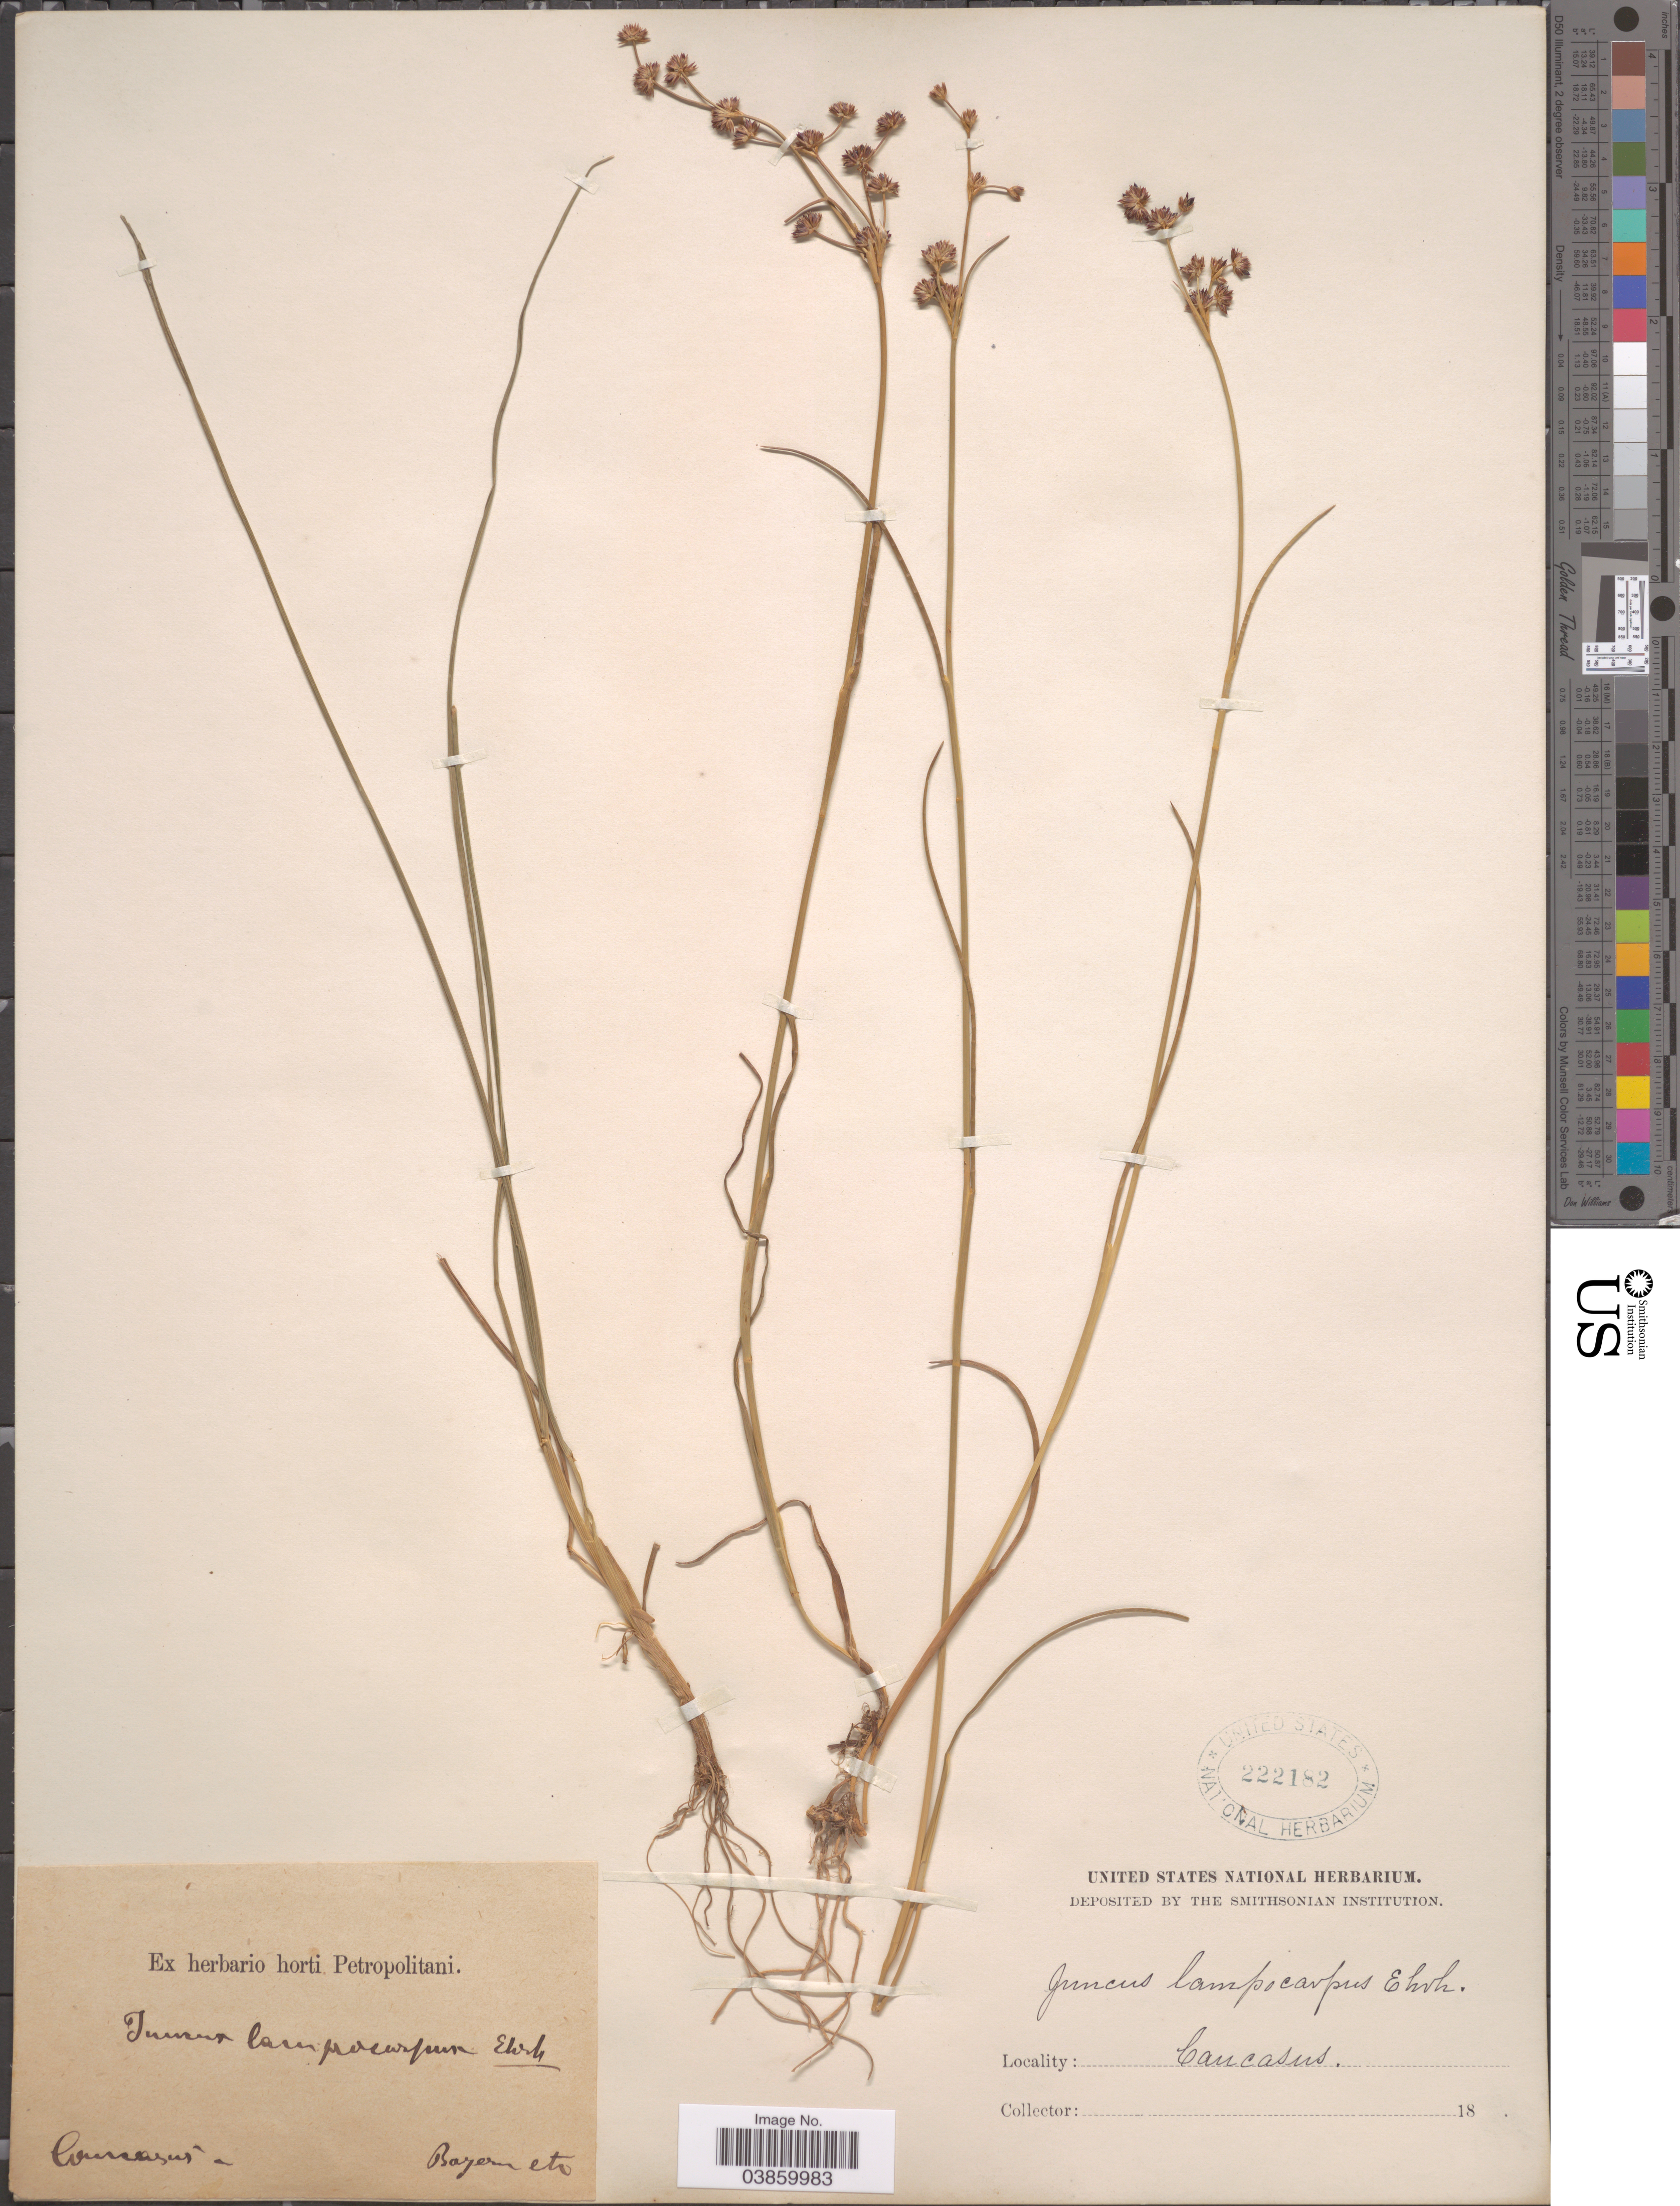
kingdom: Plantae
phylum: Tracheophyta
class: Liliopsida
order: Poales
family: Juncaceae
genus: Juncus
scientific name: Juncus articulatus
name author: L.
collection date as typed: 18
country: Germany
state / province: Bayern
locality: Caucasus. Bayern etc [interpreted].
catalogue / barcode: US 222182